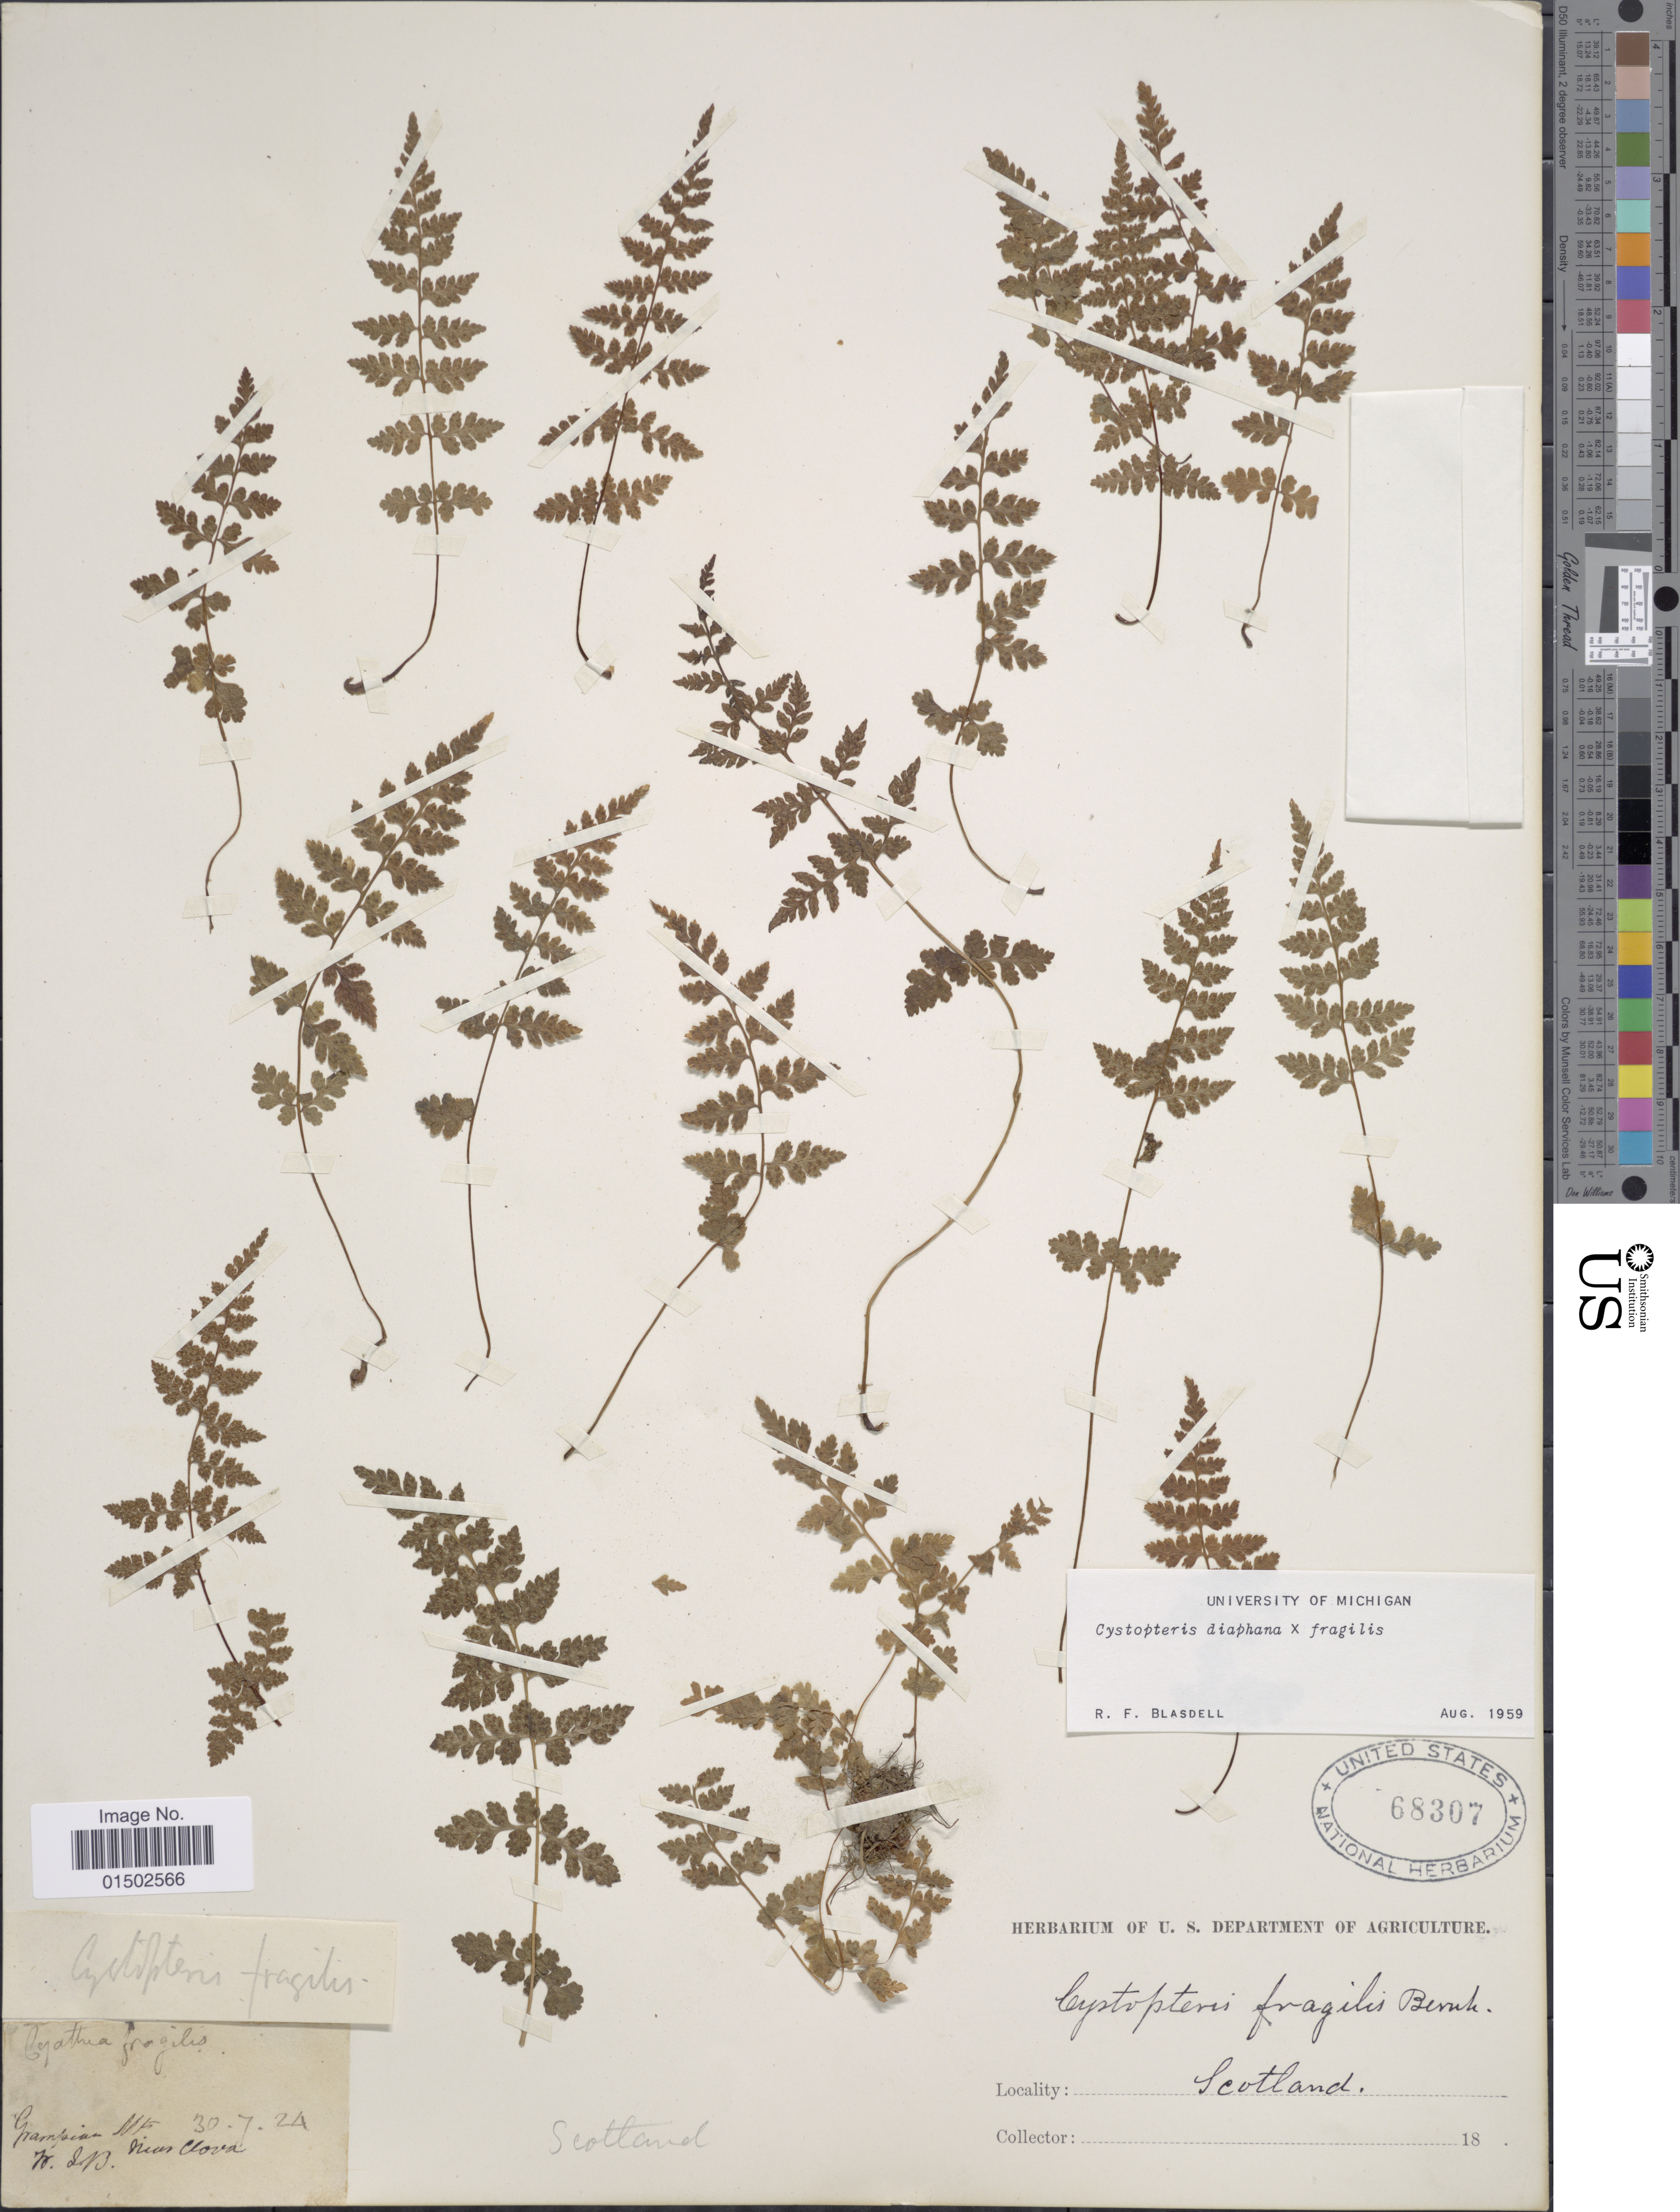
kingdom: Plantae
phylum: Tracheophyta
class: Polypodiopsida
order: Polypodiales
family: Cystopteridaceae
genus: Cystopteris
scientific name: Cystopteris diaphana x C. fragilis (L.) Bernh.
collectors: W. L. B.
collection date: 1824-07-30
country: United Kingdom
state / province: Scotland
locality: Grampian Mts, near Clova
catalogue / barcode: US 68307